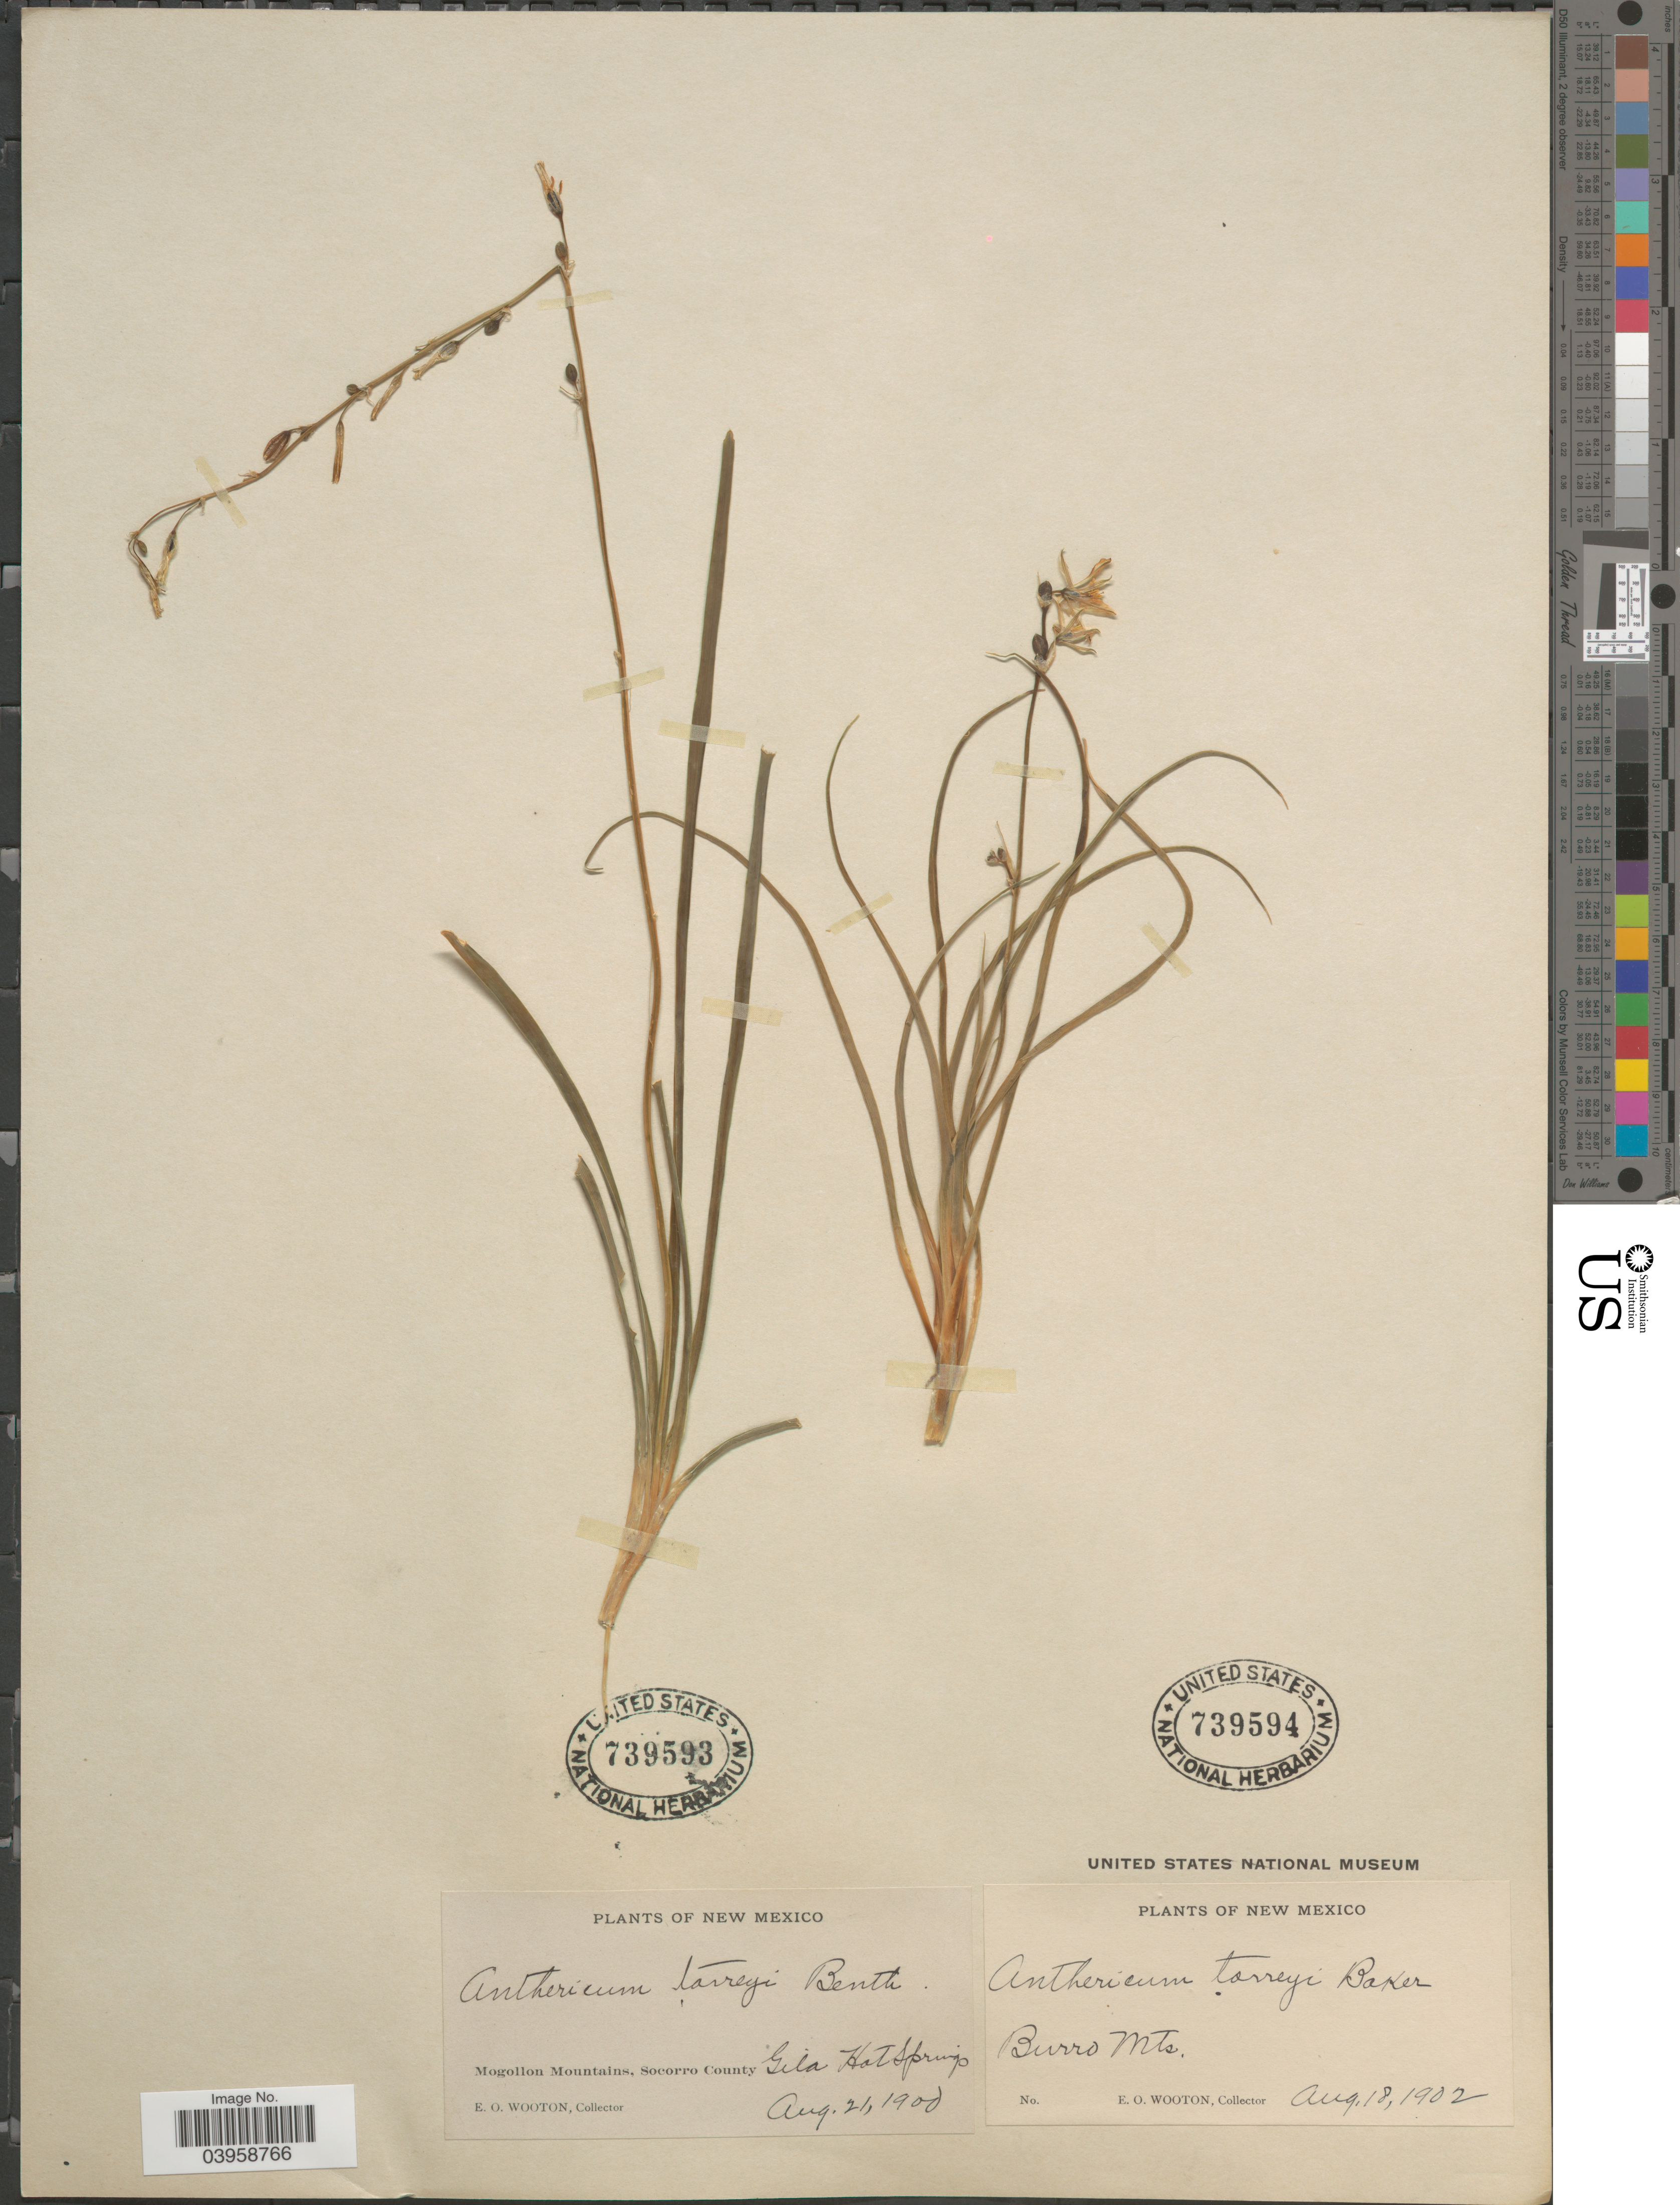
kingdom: Plantae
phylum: Tracheophyta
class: Liliopsida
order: Asparagales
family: Asparagaceae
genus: Anthericum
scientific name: Anthericum torreyi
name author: Baker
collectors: E. O. Wooton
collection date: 1902-08-18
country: United States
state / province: New Mexico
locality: Burro Mts.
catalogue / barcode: US 739594-2